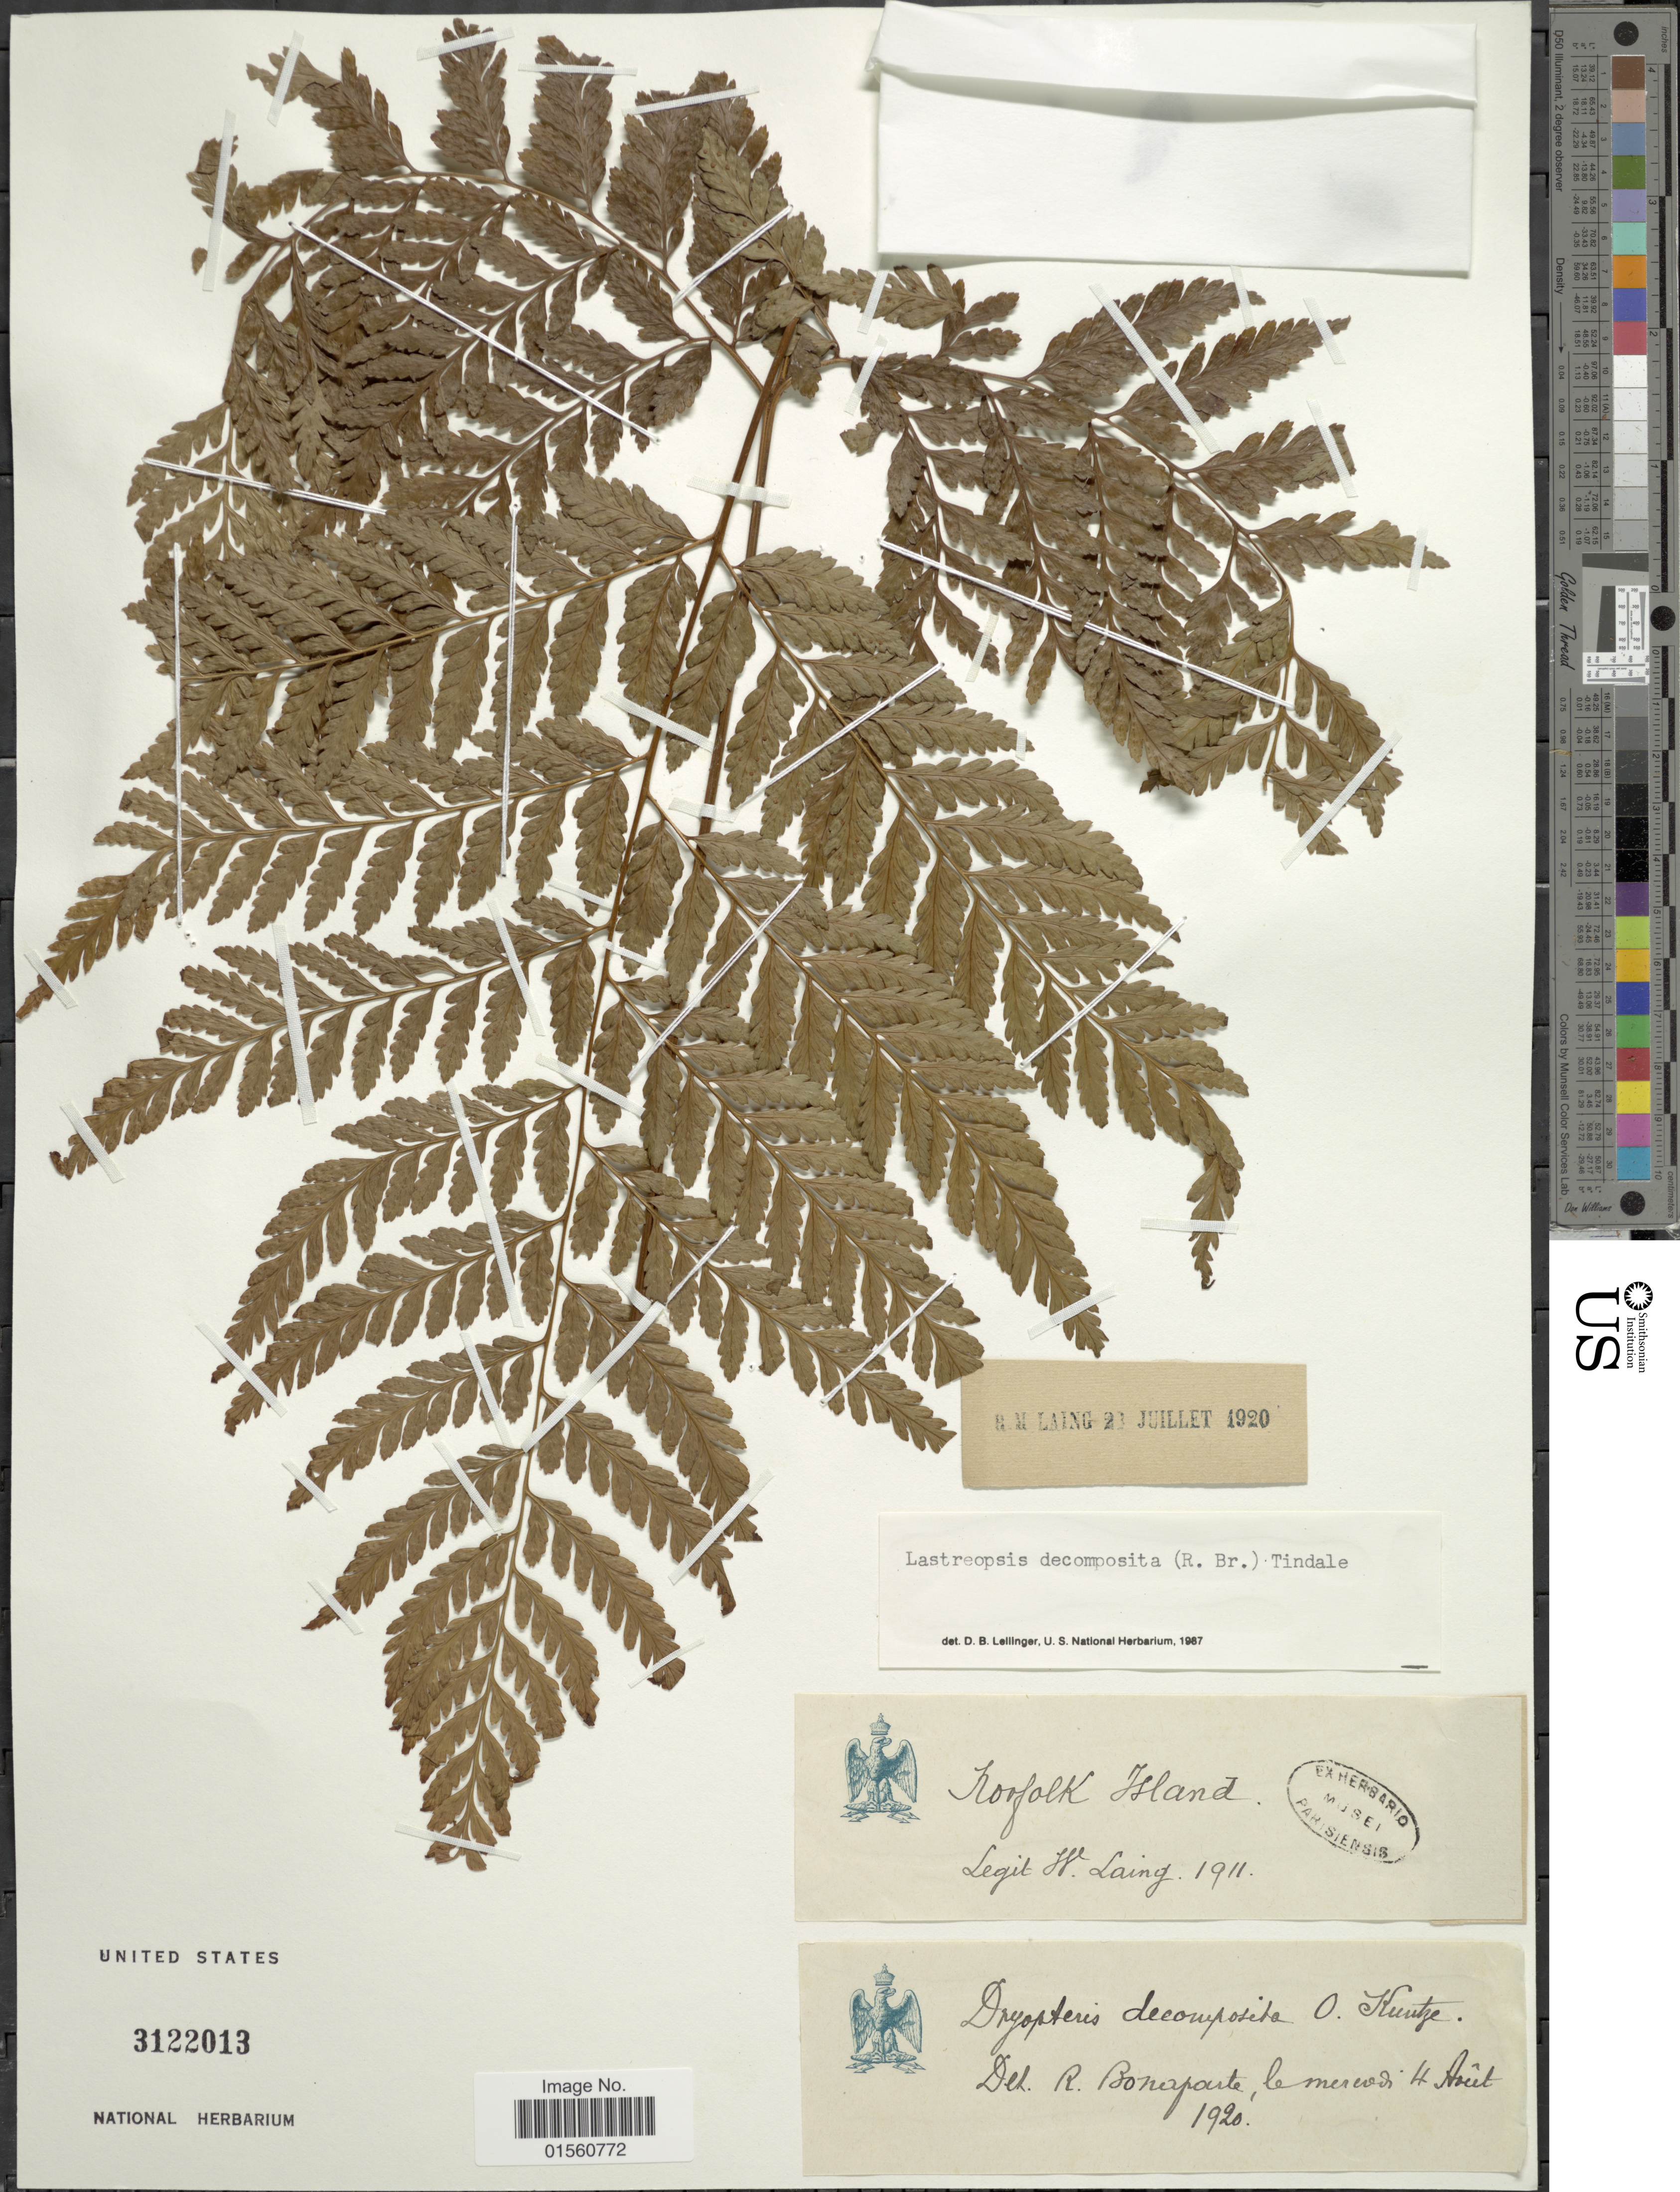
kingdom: Plantae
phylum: Tracheophyta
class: Polypodiopsida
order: Polypodiales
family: Dryopteridaceae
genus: Lastreopsis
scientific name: Lastreopsis decomposita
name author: (R. Br.) Tindale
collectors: W. Laing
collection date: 1911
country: Australia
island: Norfolk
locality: Koofolk Island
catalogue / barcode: US 3122013